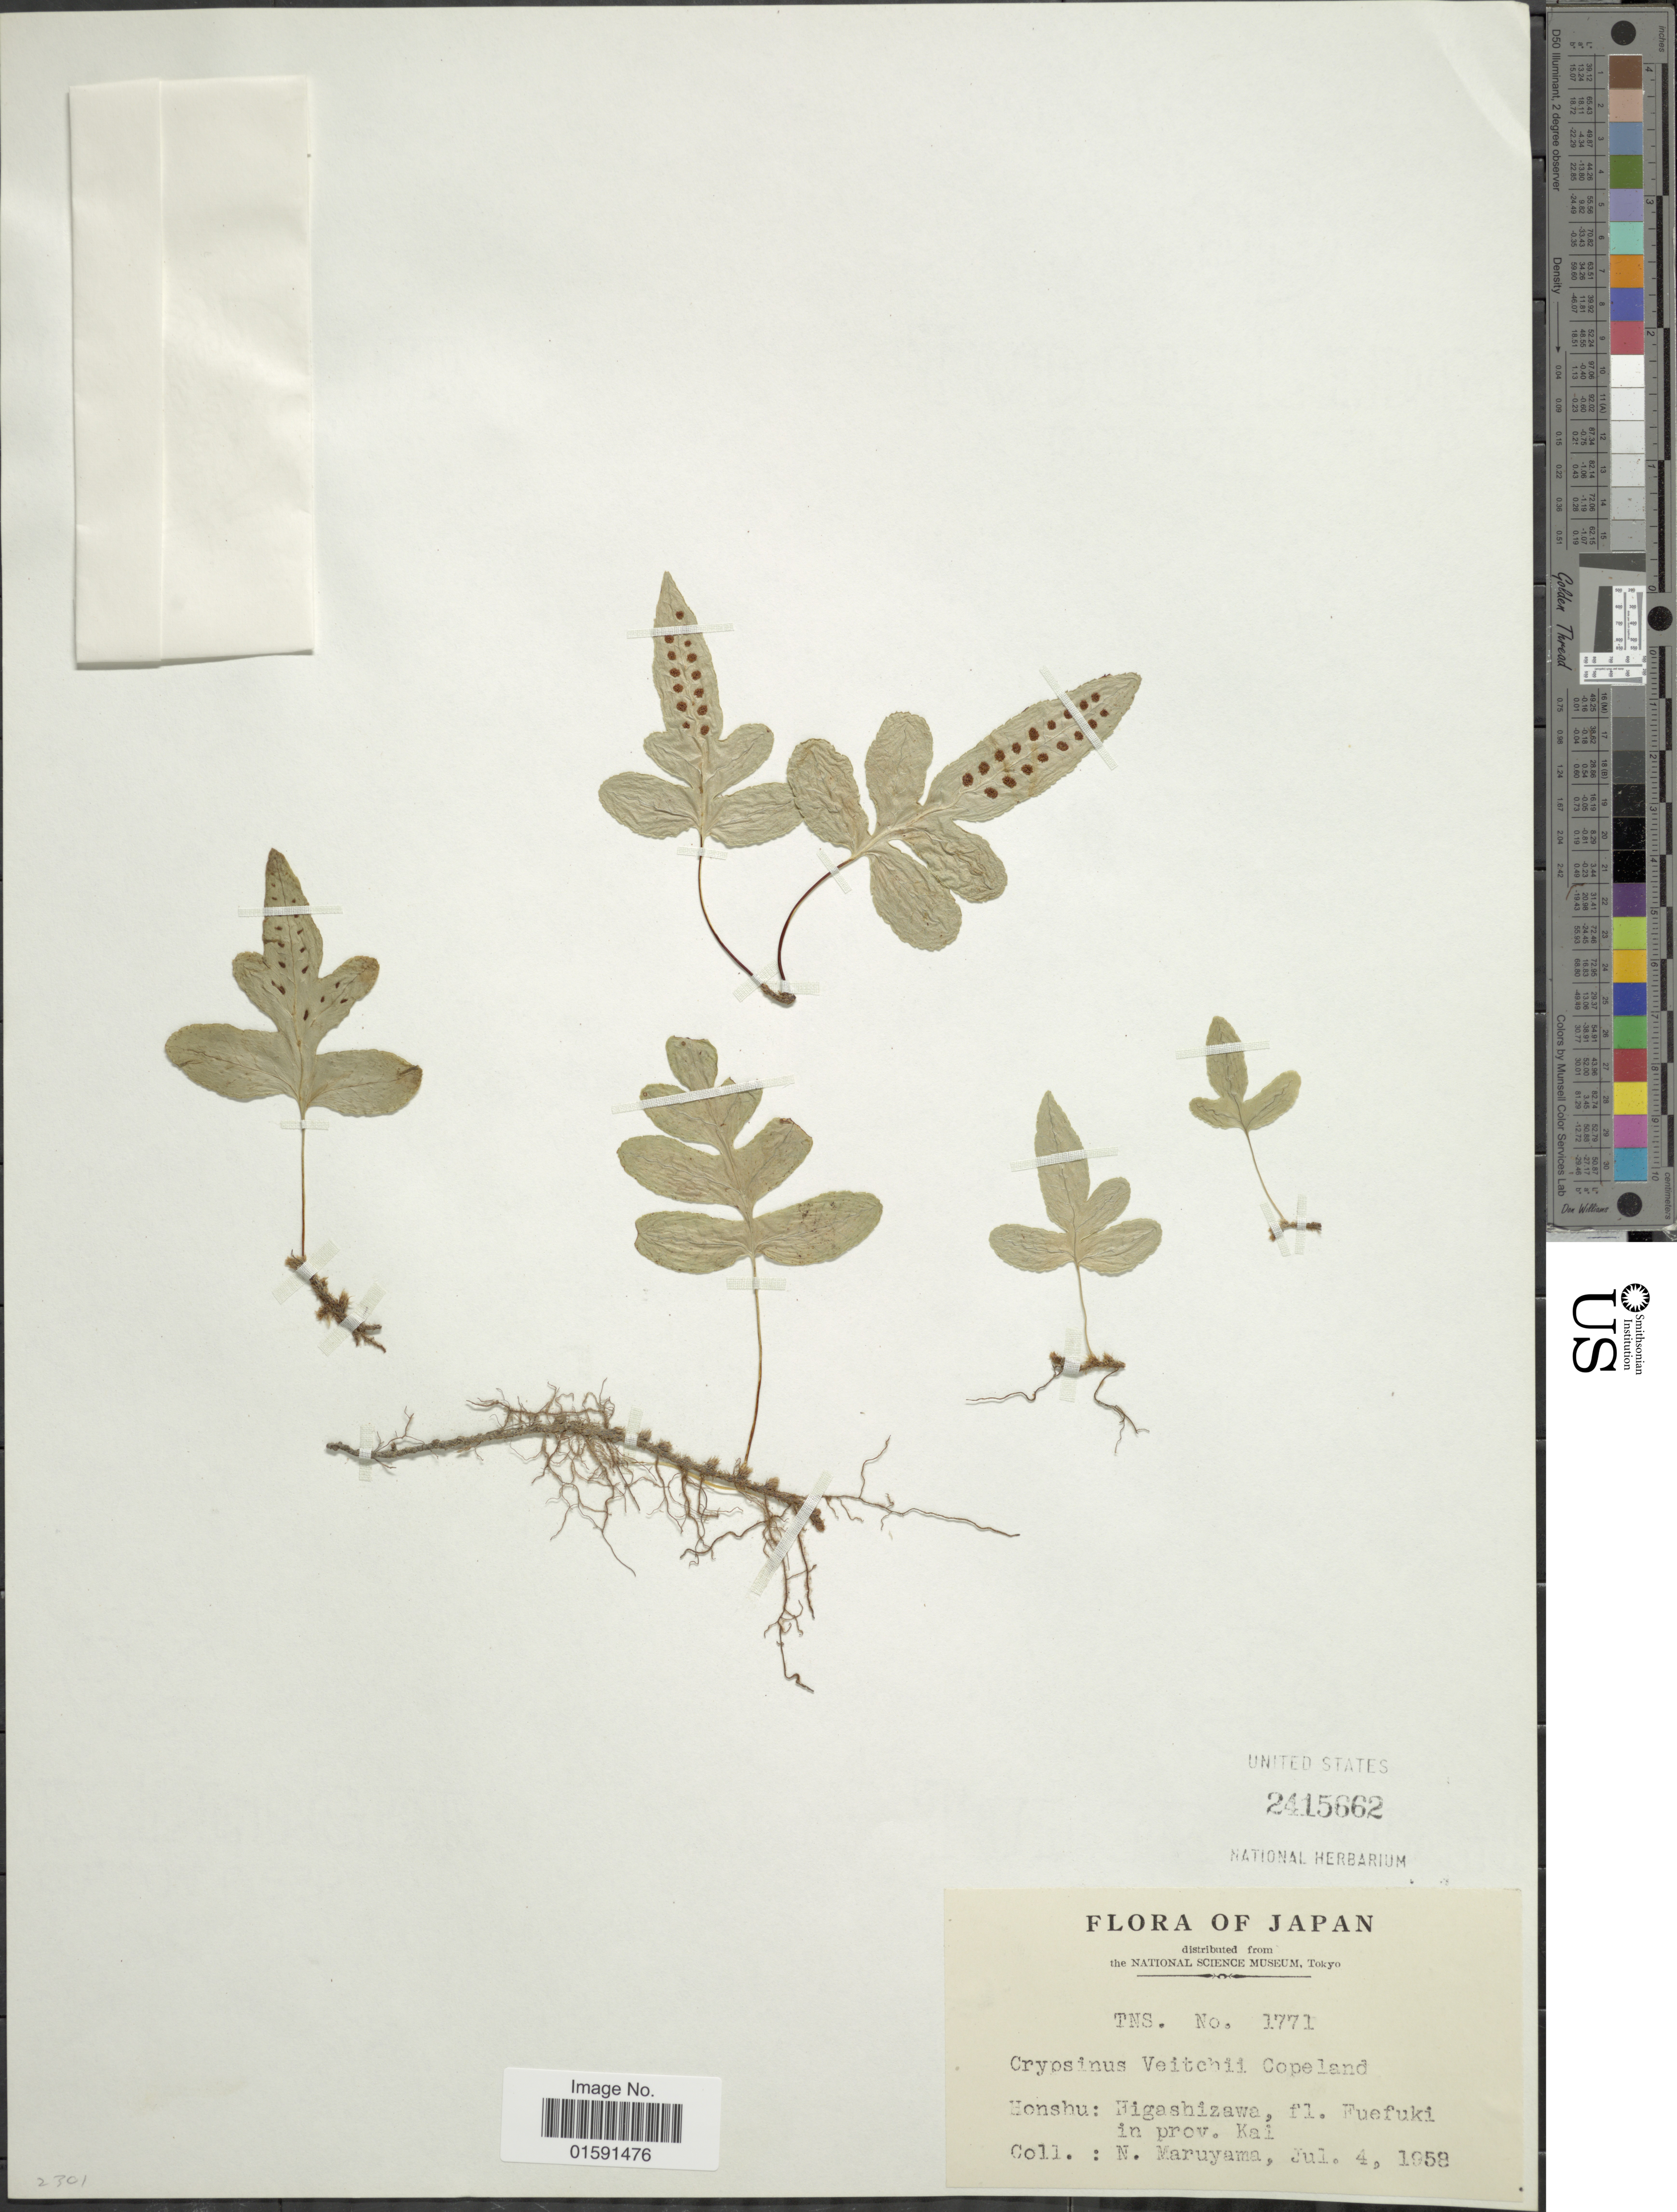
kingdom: Plantae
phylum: Tracheophyta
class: Polypodiopsida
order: Polypodiales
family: Polypodiaceae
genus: Selliguea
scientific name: Selliguea veitchii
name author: (Baker) H. Ohashi & K. Ohashi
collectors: N. Maruyama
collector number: TNS 1771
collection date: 1958-07-04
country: Japan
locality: Honshu: Higashizawa, Fl. Fuefuki in prov. Kai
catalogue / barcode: US 2415662